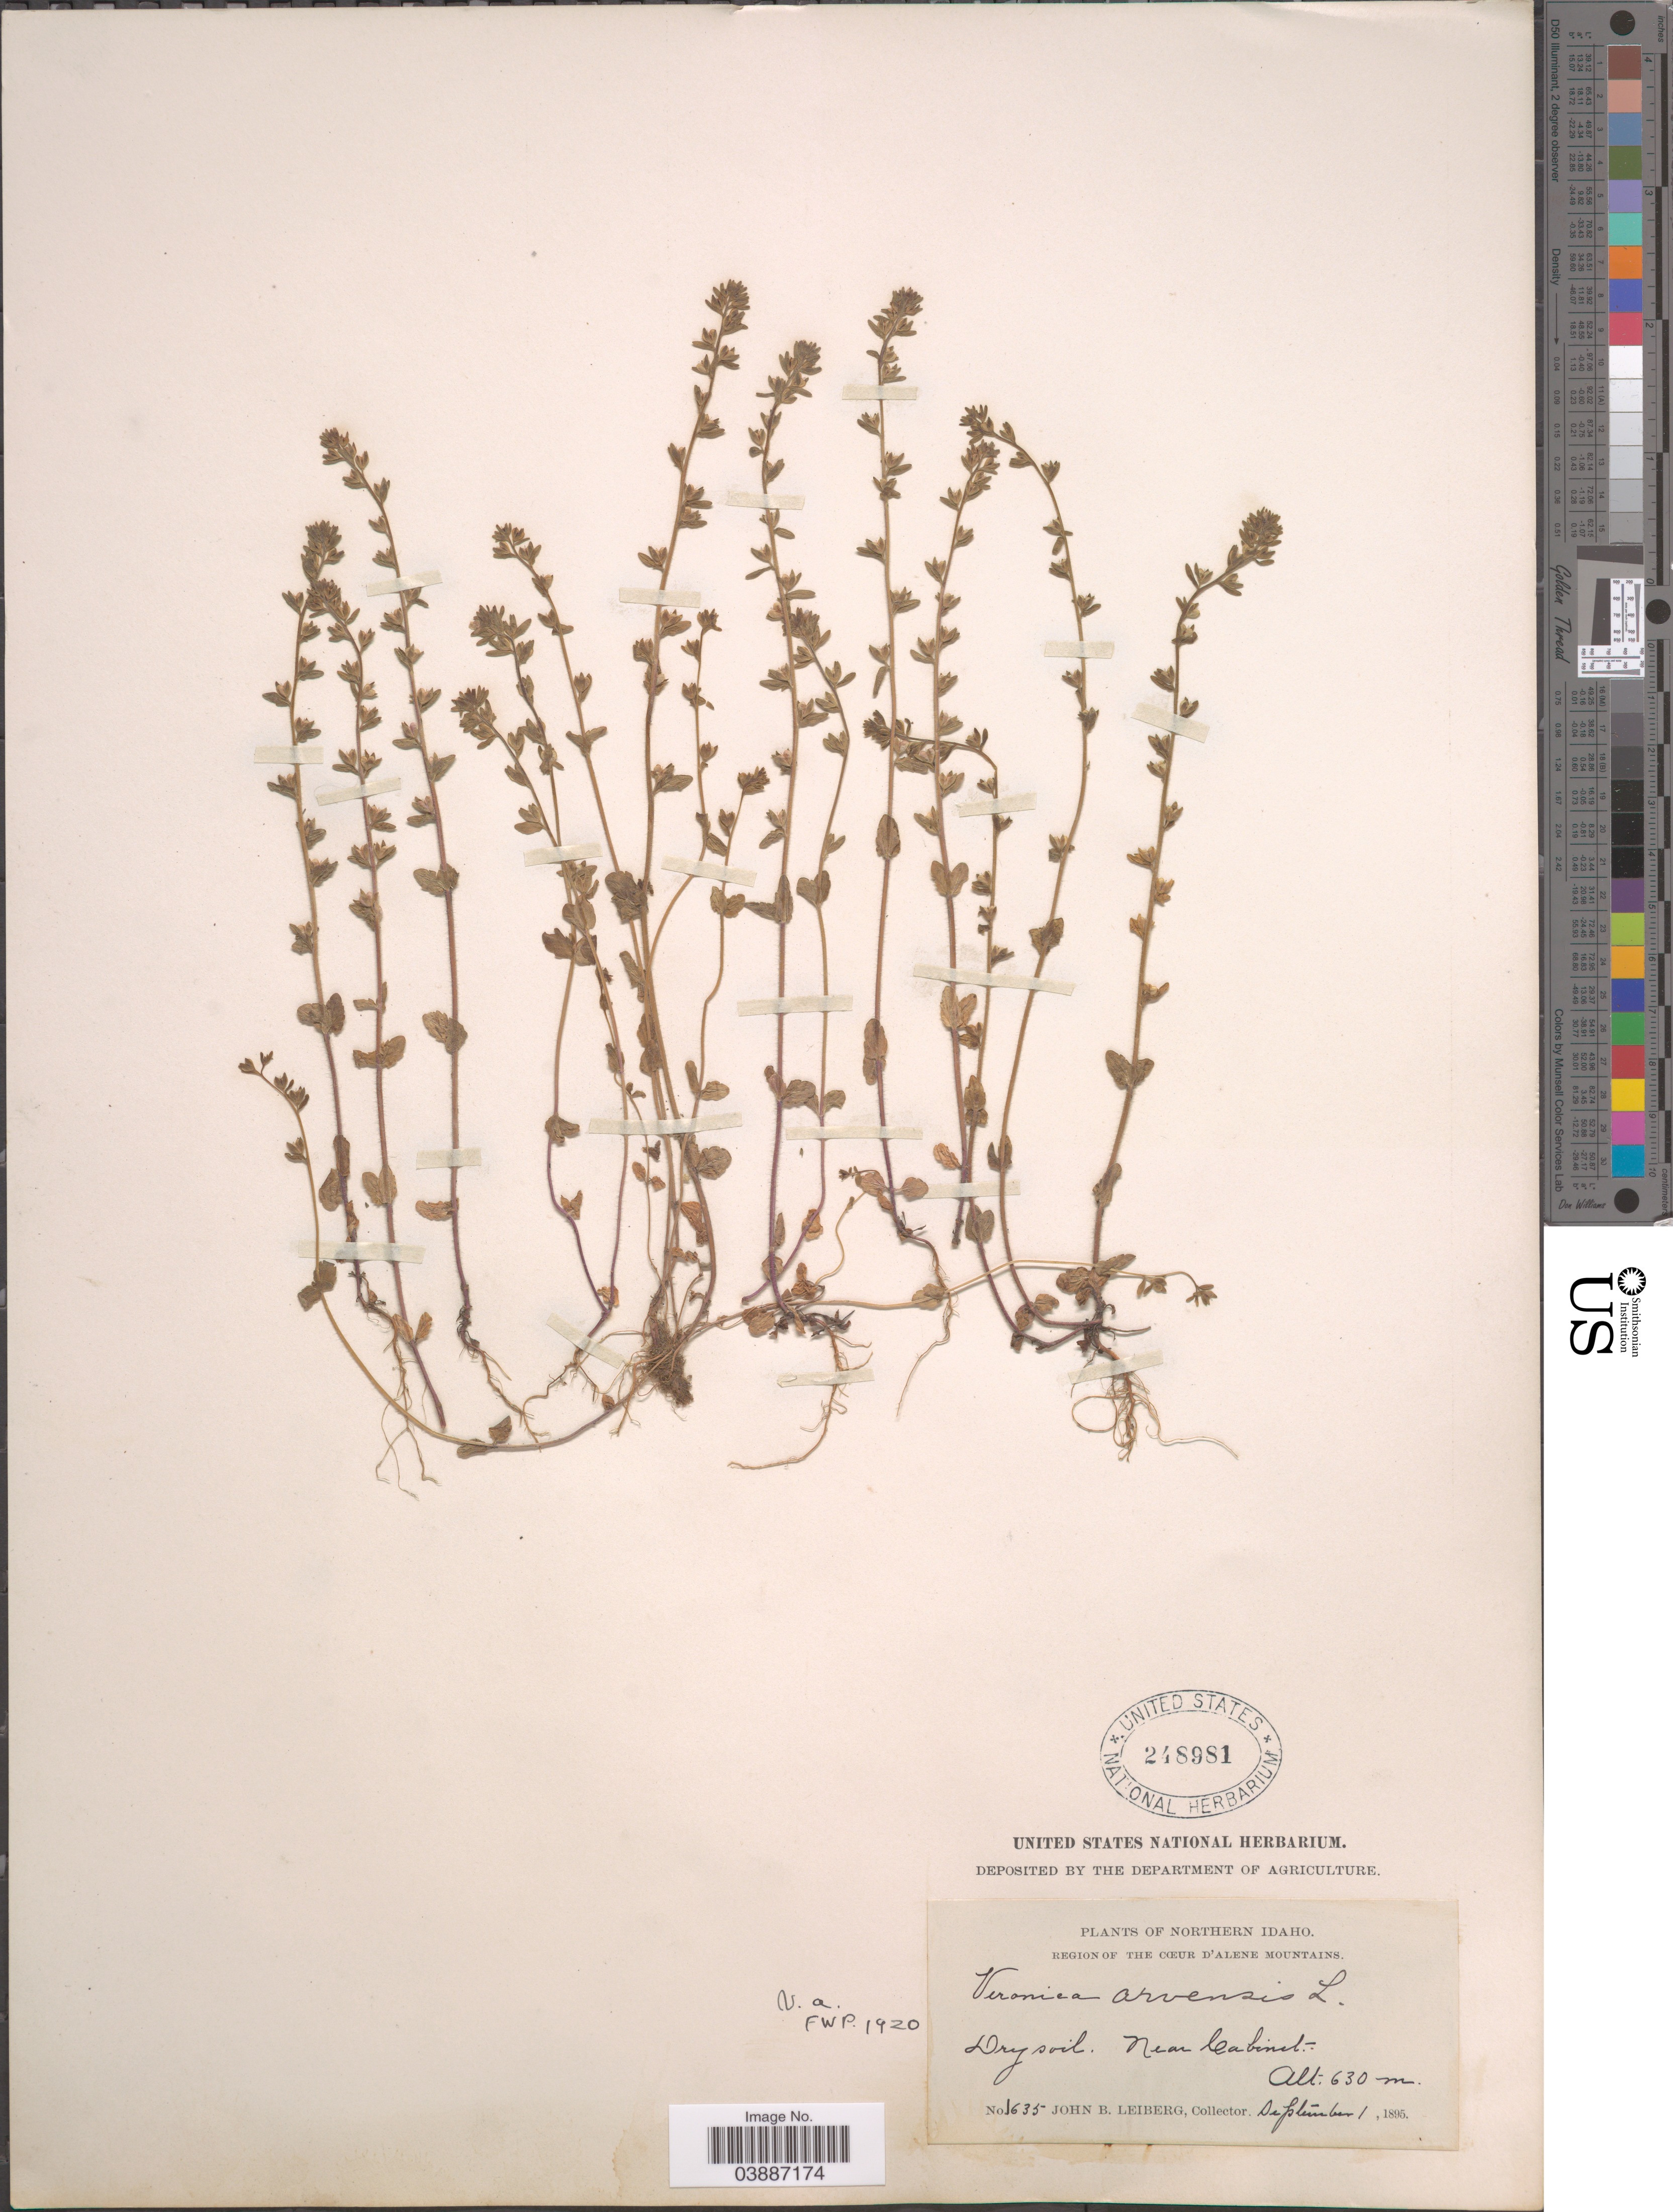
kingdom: Plantae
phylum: Tracheophyta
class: Magnoliopsida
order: Lamiales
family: Plantaginaceae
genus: Veronica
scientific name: Veronica arvensis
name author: L.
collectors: J. B. Leiberg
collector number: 1635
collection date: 1895-09-01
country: United States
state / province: Idaho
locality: Northern Idaho. Region of the Cœur d'Alene Mountains. Near Cabinet.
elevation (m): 630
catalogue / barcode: US 248981